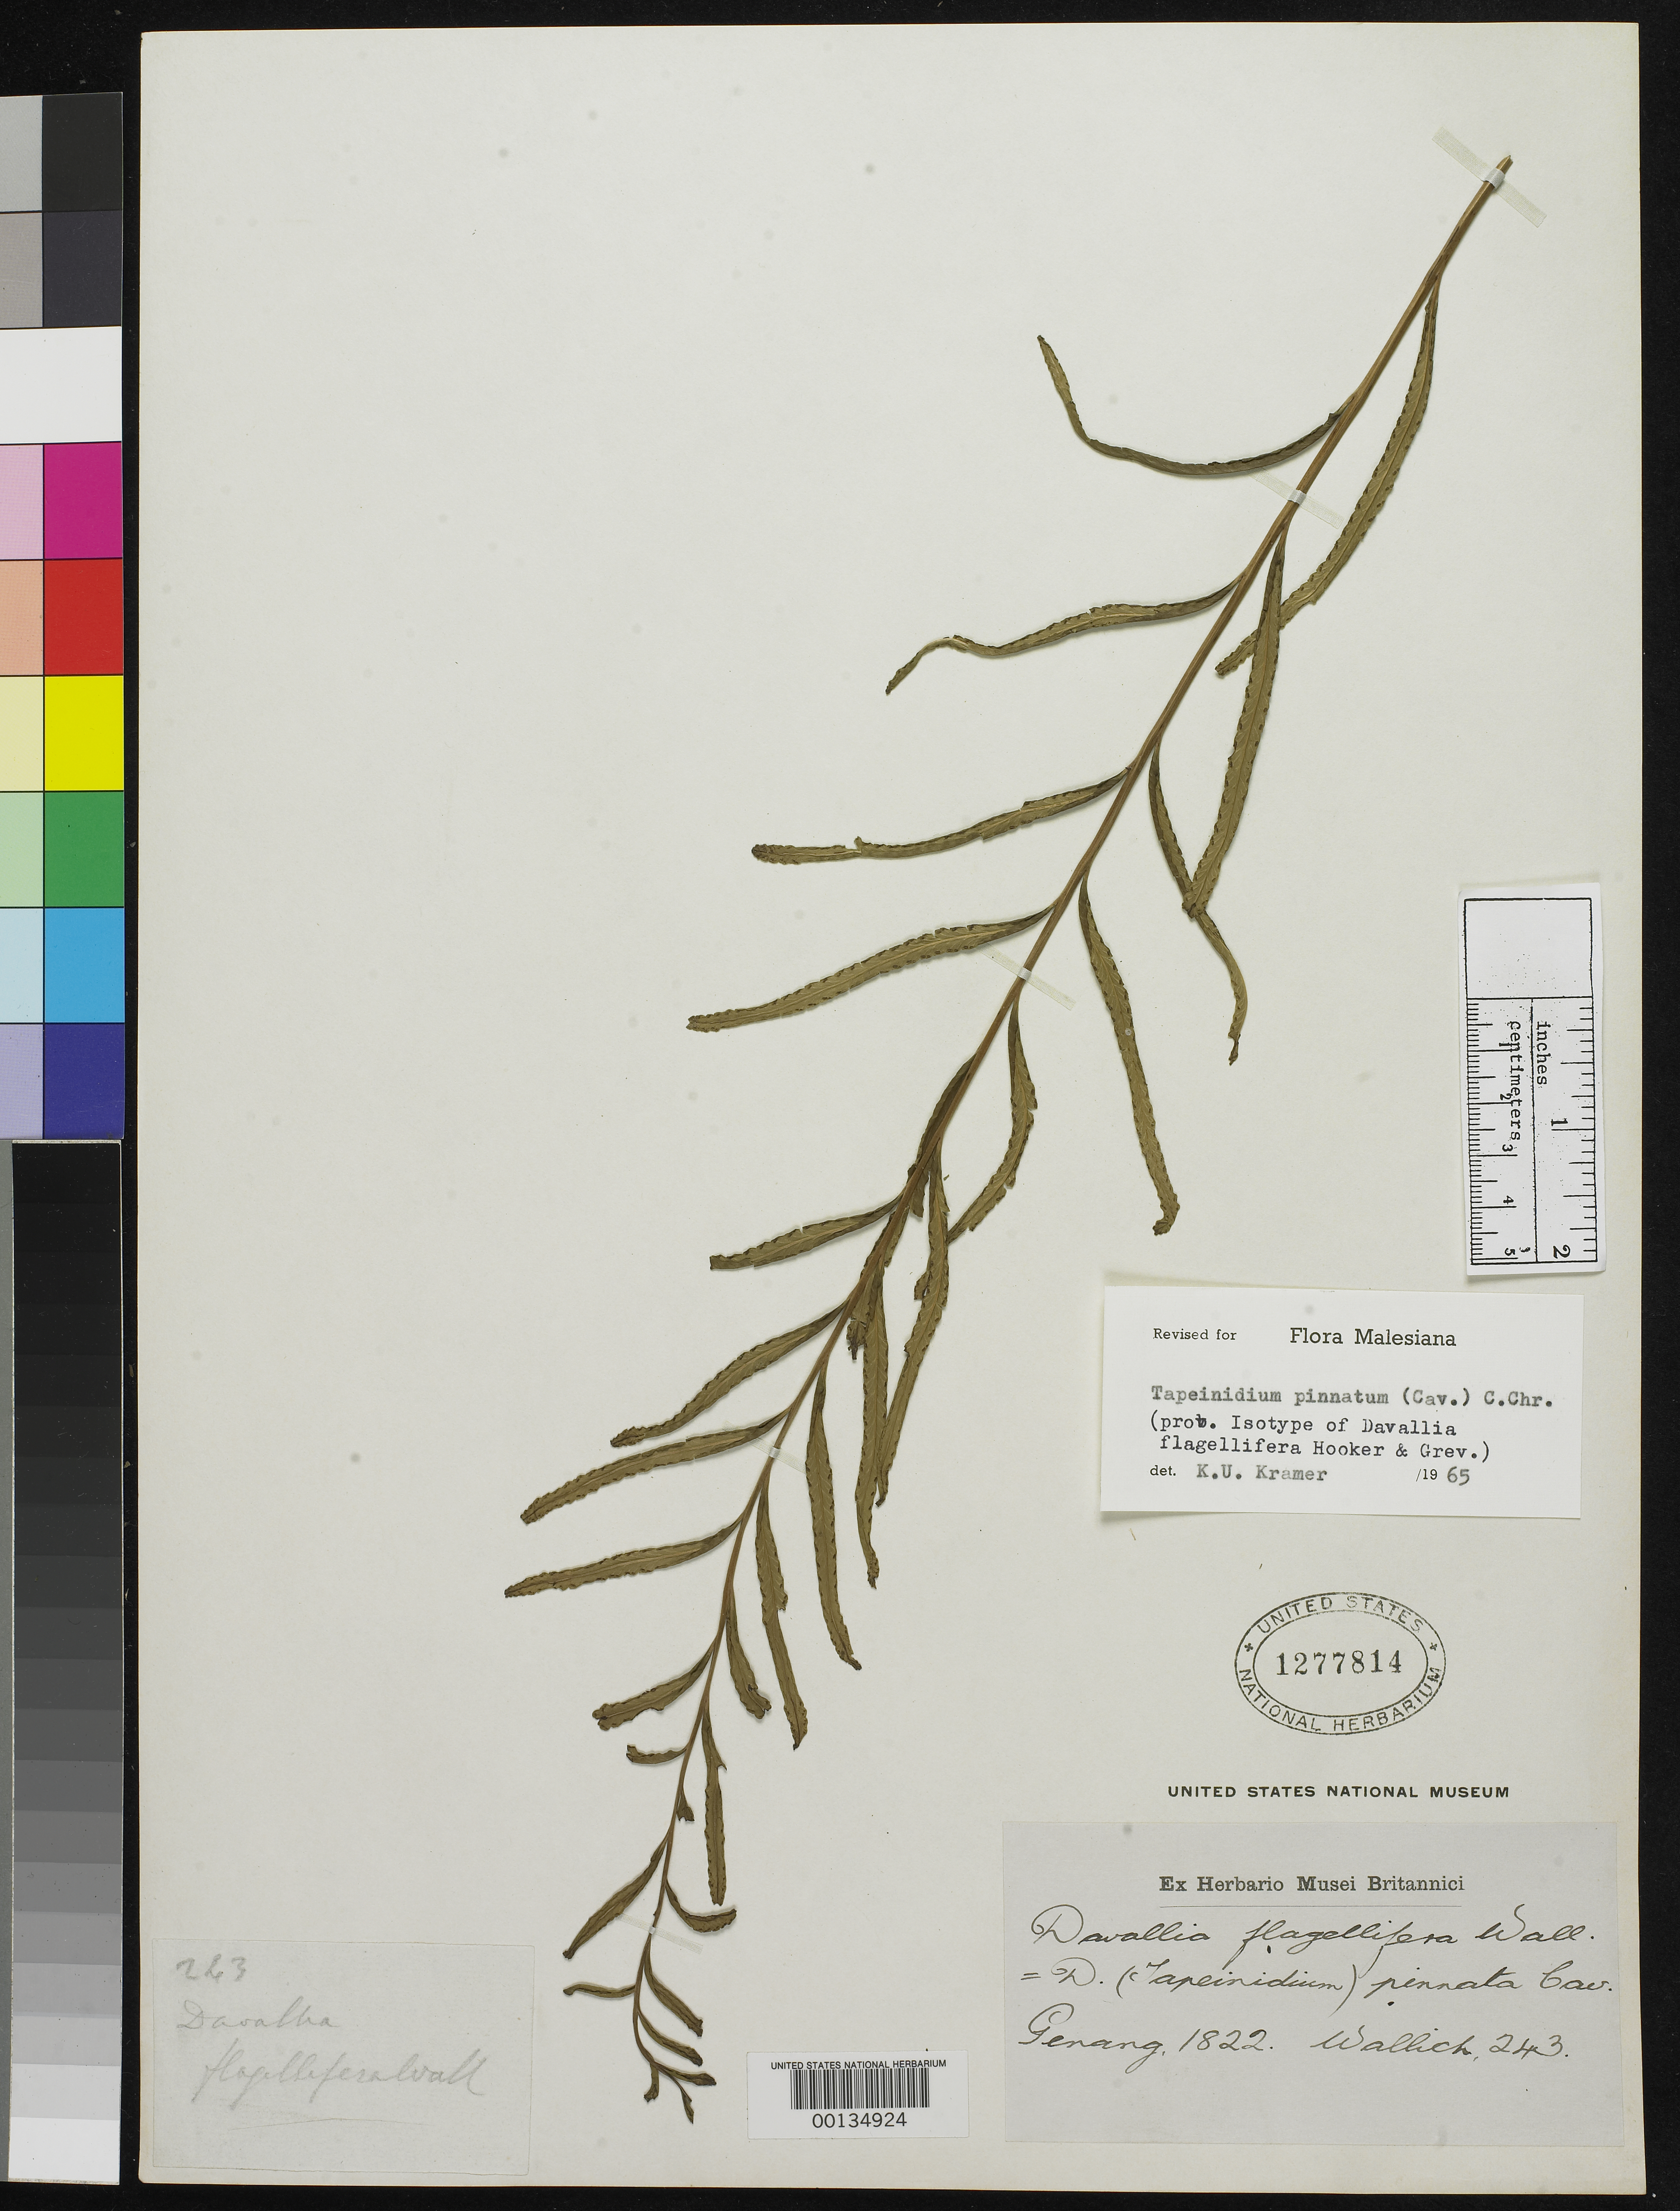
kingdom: Plantae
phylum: Tracheophyta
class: Polypodiopsida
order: Polypodiales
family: Davalliaceae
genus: Davallia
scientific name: Davallia flagellifera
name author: Hook. & Grev.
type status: Type Collection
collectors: N. Wallich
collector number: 243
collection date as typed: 1822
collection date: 1822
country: Malaysia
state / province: Pulau Pinang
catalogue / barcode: US 1277814